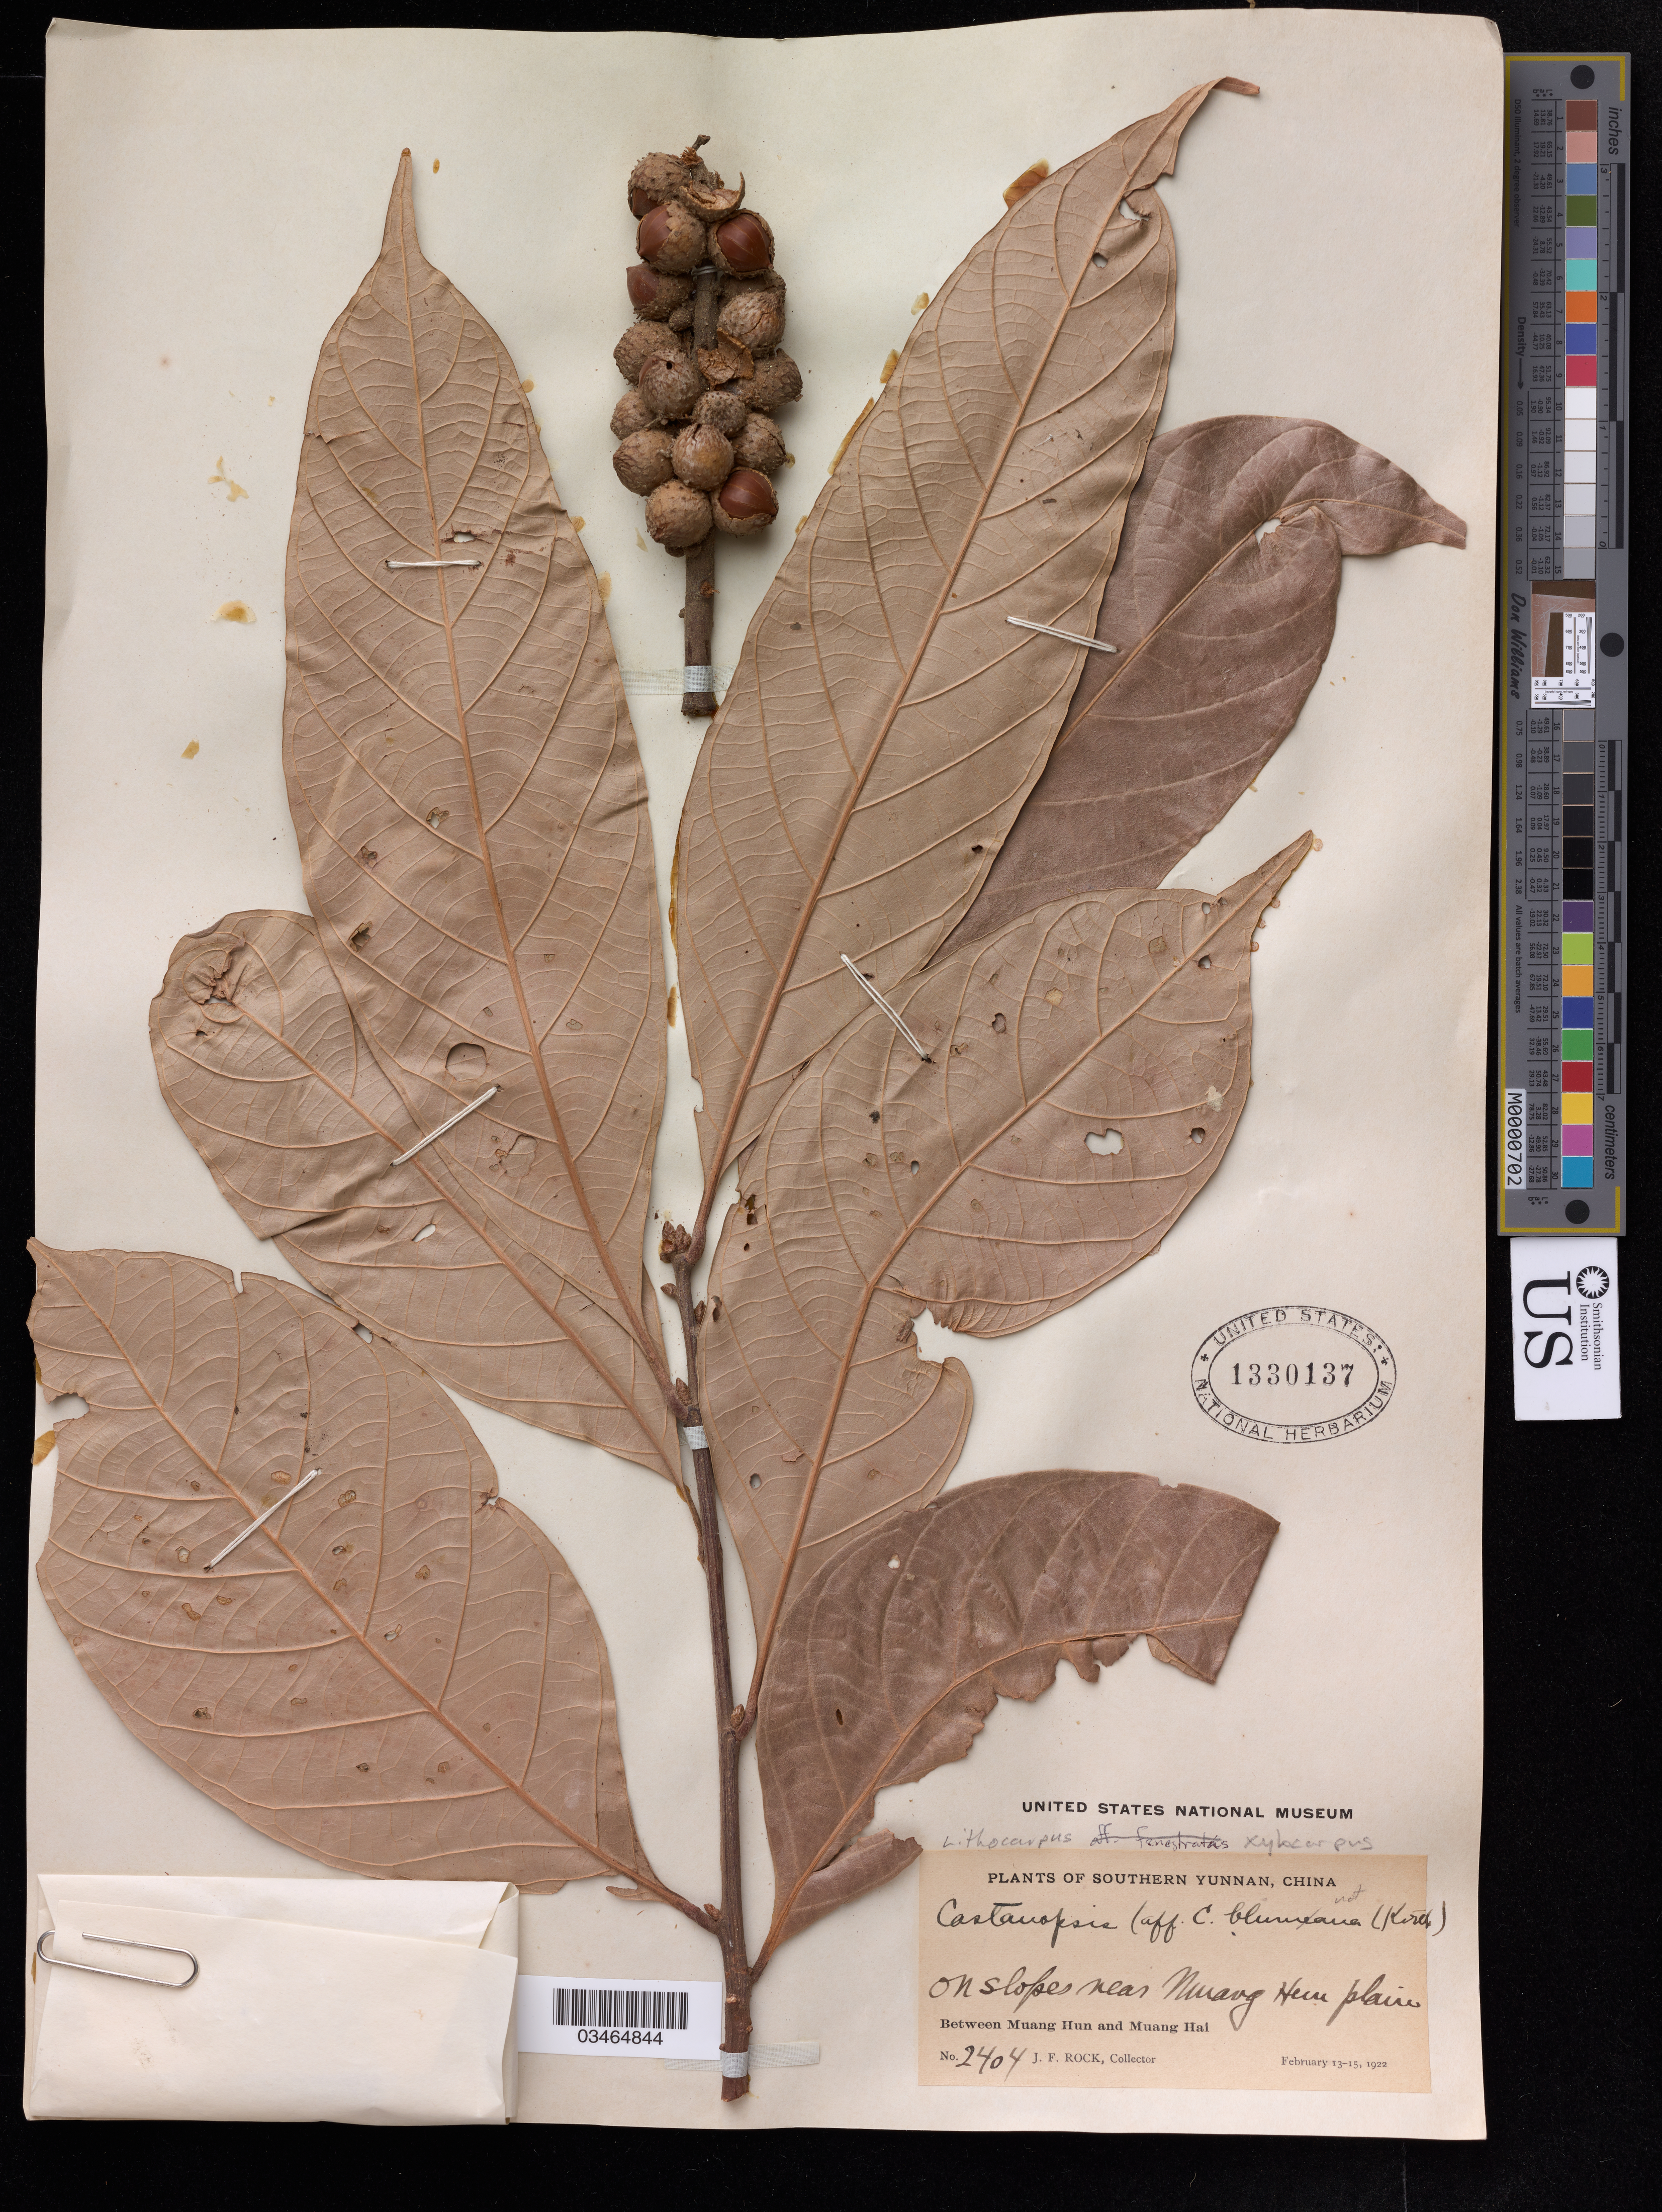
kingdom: Plantae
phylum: Tracheophyta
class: Magnoliopsida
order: Fagales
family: Fagaceae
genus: Lithocarpus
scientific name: Lithocarpus xylocarpus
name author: (Kurz) Markgr.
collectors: J. Rock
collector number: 2404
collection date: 1922-02-13/1922-02-15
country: China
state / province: Yunnan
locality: Southern Yunnan, Between Muang Hun and Muang Hai.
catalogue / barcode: US 1330137